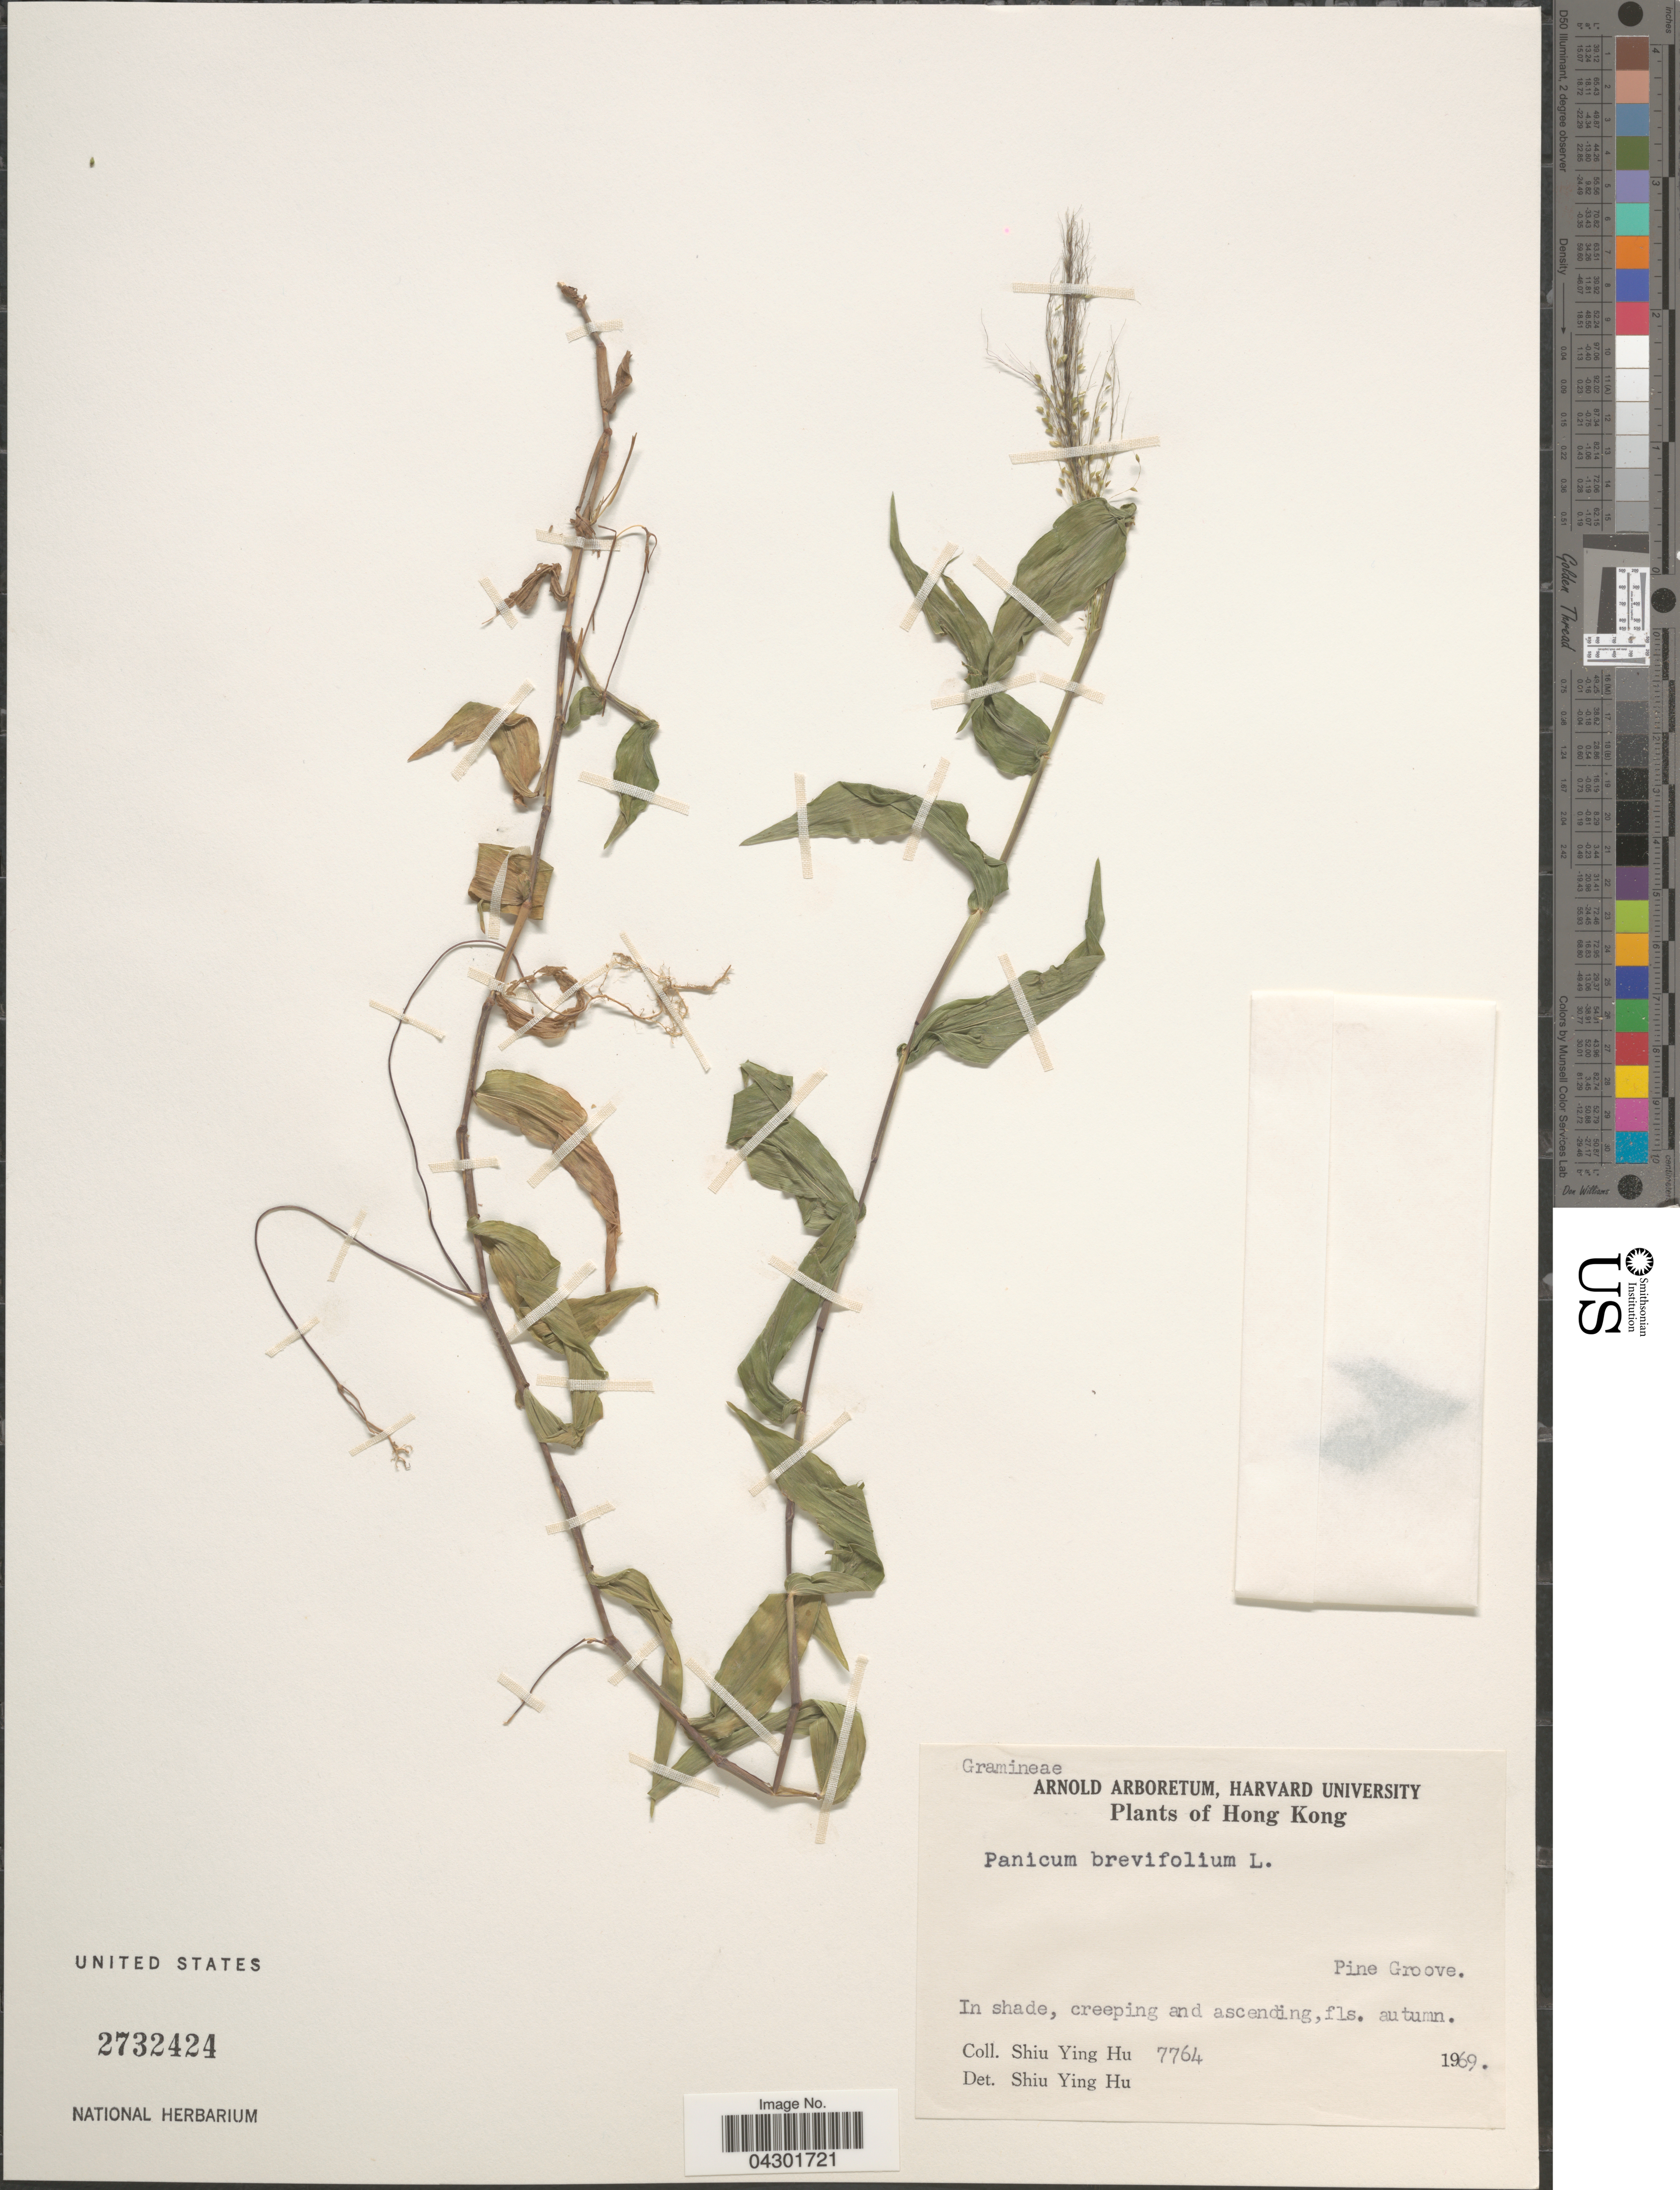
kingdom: Plantae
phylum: Tracheophyta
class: Liliopsida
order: Poales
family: Poaceae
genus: Panicum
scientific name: Panicum brevifolium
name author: L.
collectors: S. Y. Hu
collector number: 7764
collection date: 1969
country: China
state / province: Hong Kong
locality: Pine Groove. In shade, creeping and ascending.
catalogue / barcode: US 2732424